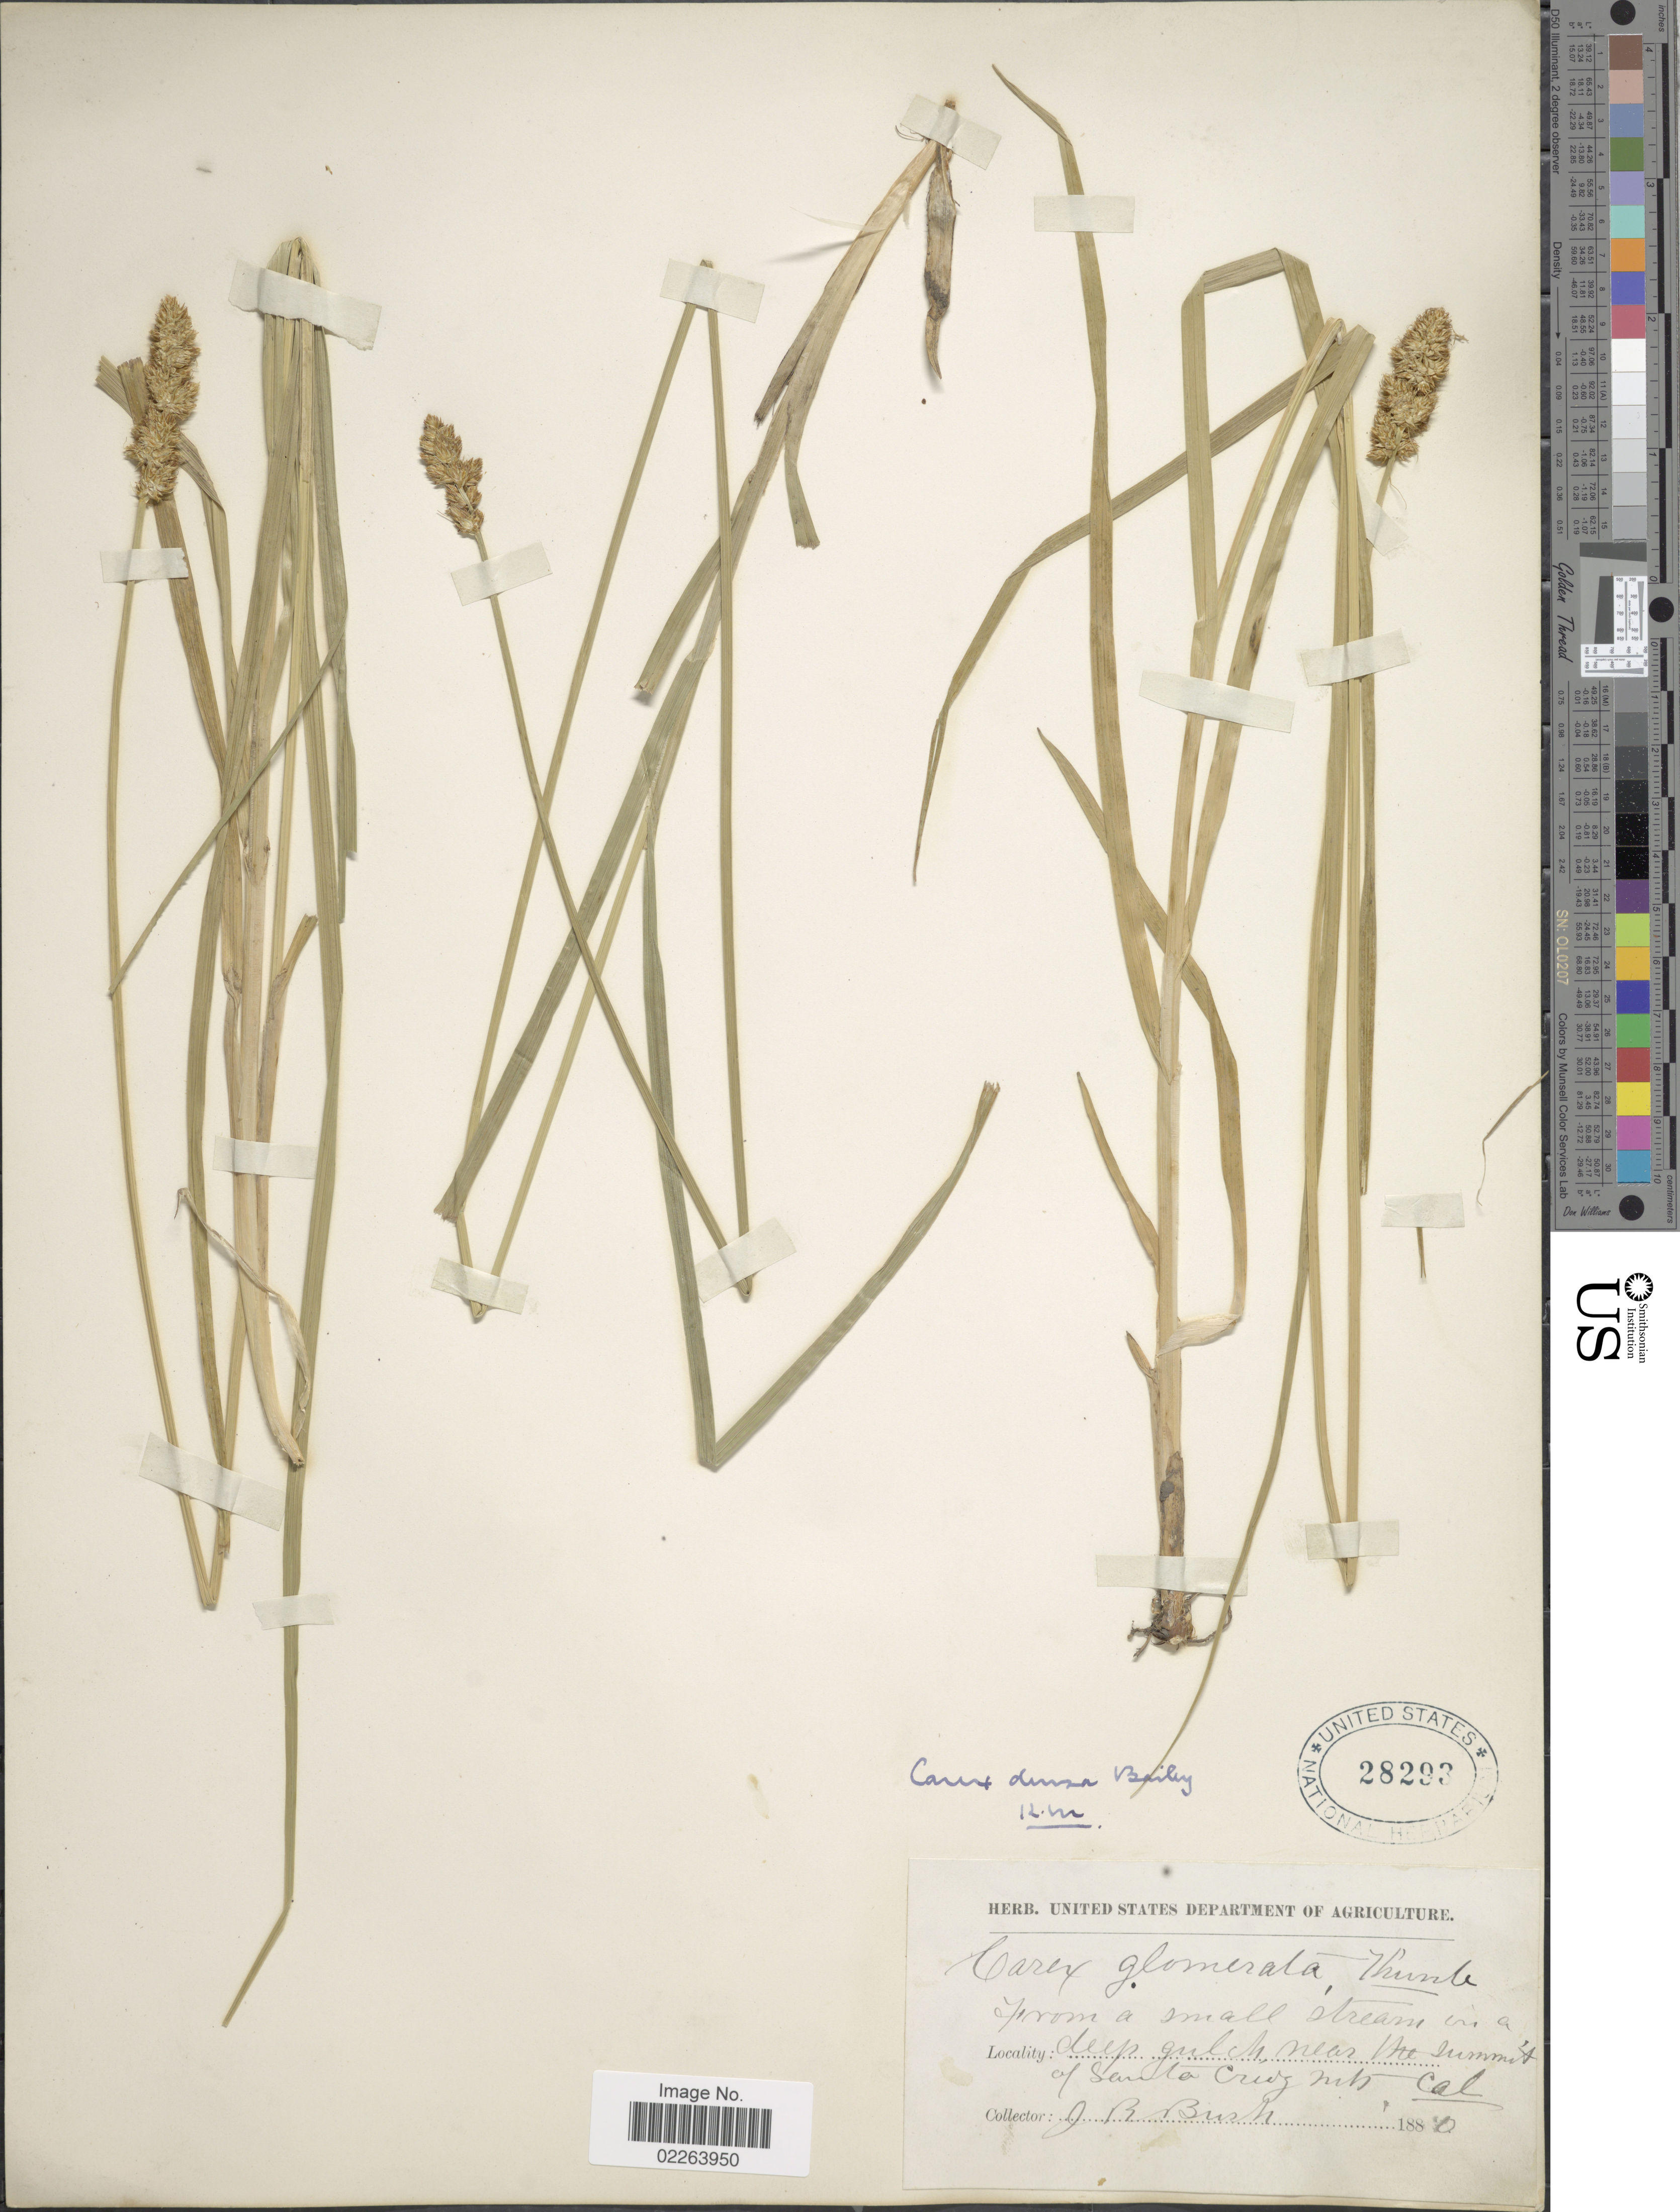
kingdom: Plantae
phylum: Tracheophyta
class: Liliopsida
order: Poales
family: Cyperaceae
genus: Carex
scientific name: Carex densa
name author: (L.H. Bailey) L.H. Bailey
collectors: J. Bush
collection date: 1880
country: United States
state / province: California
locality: From a small stream in a deep gulch, near the summit of Santa Marta Mts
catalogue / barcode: US 28293